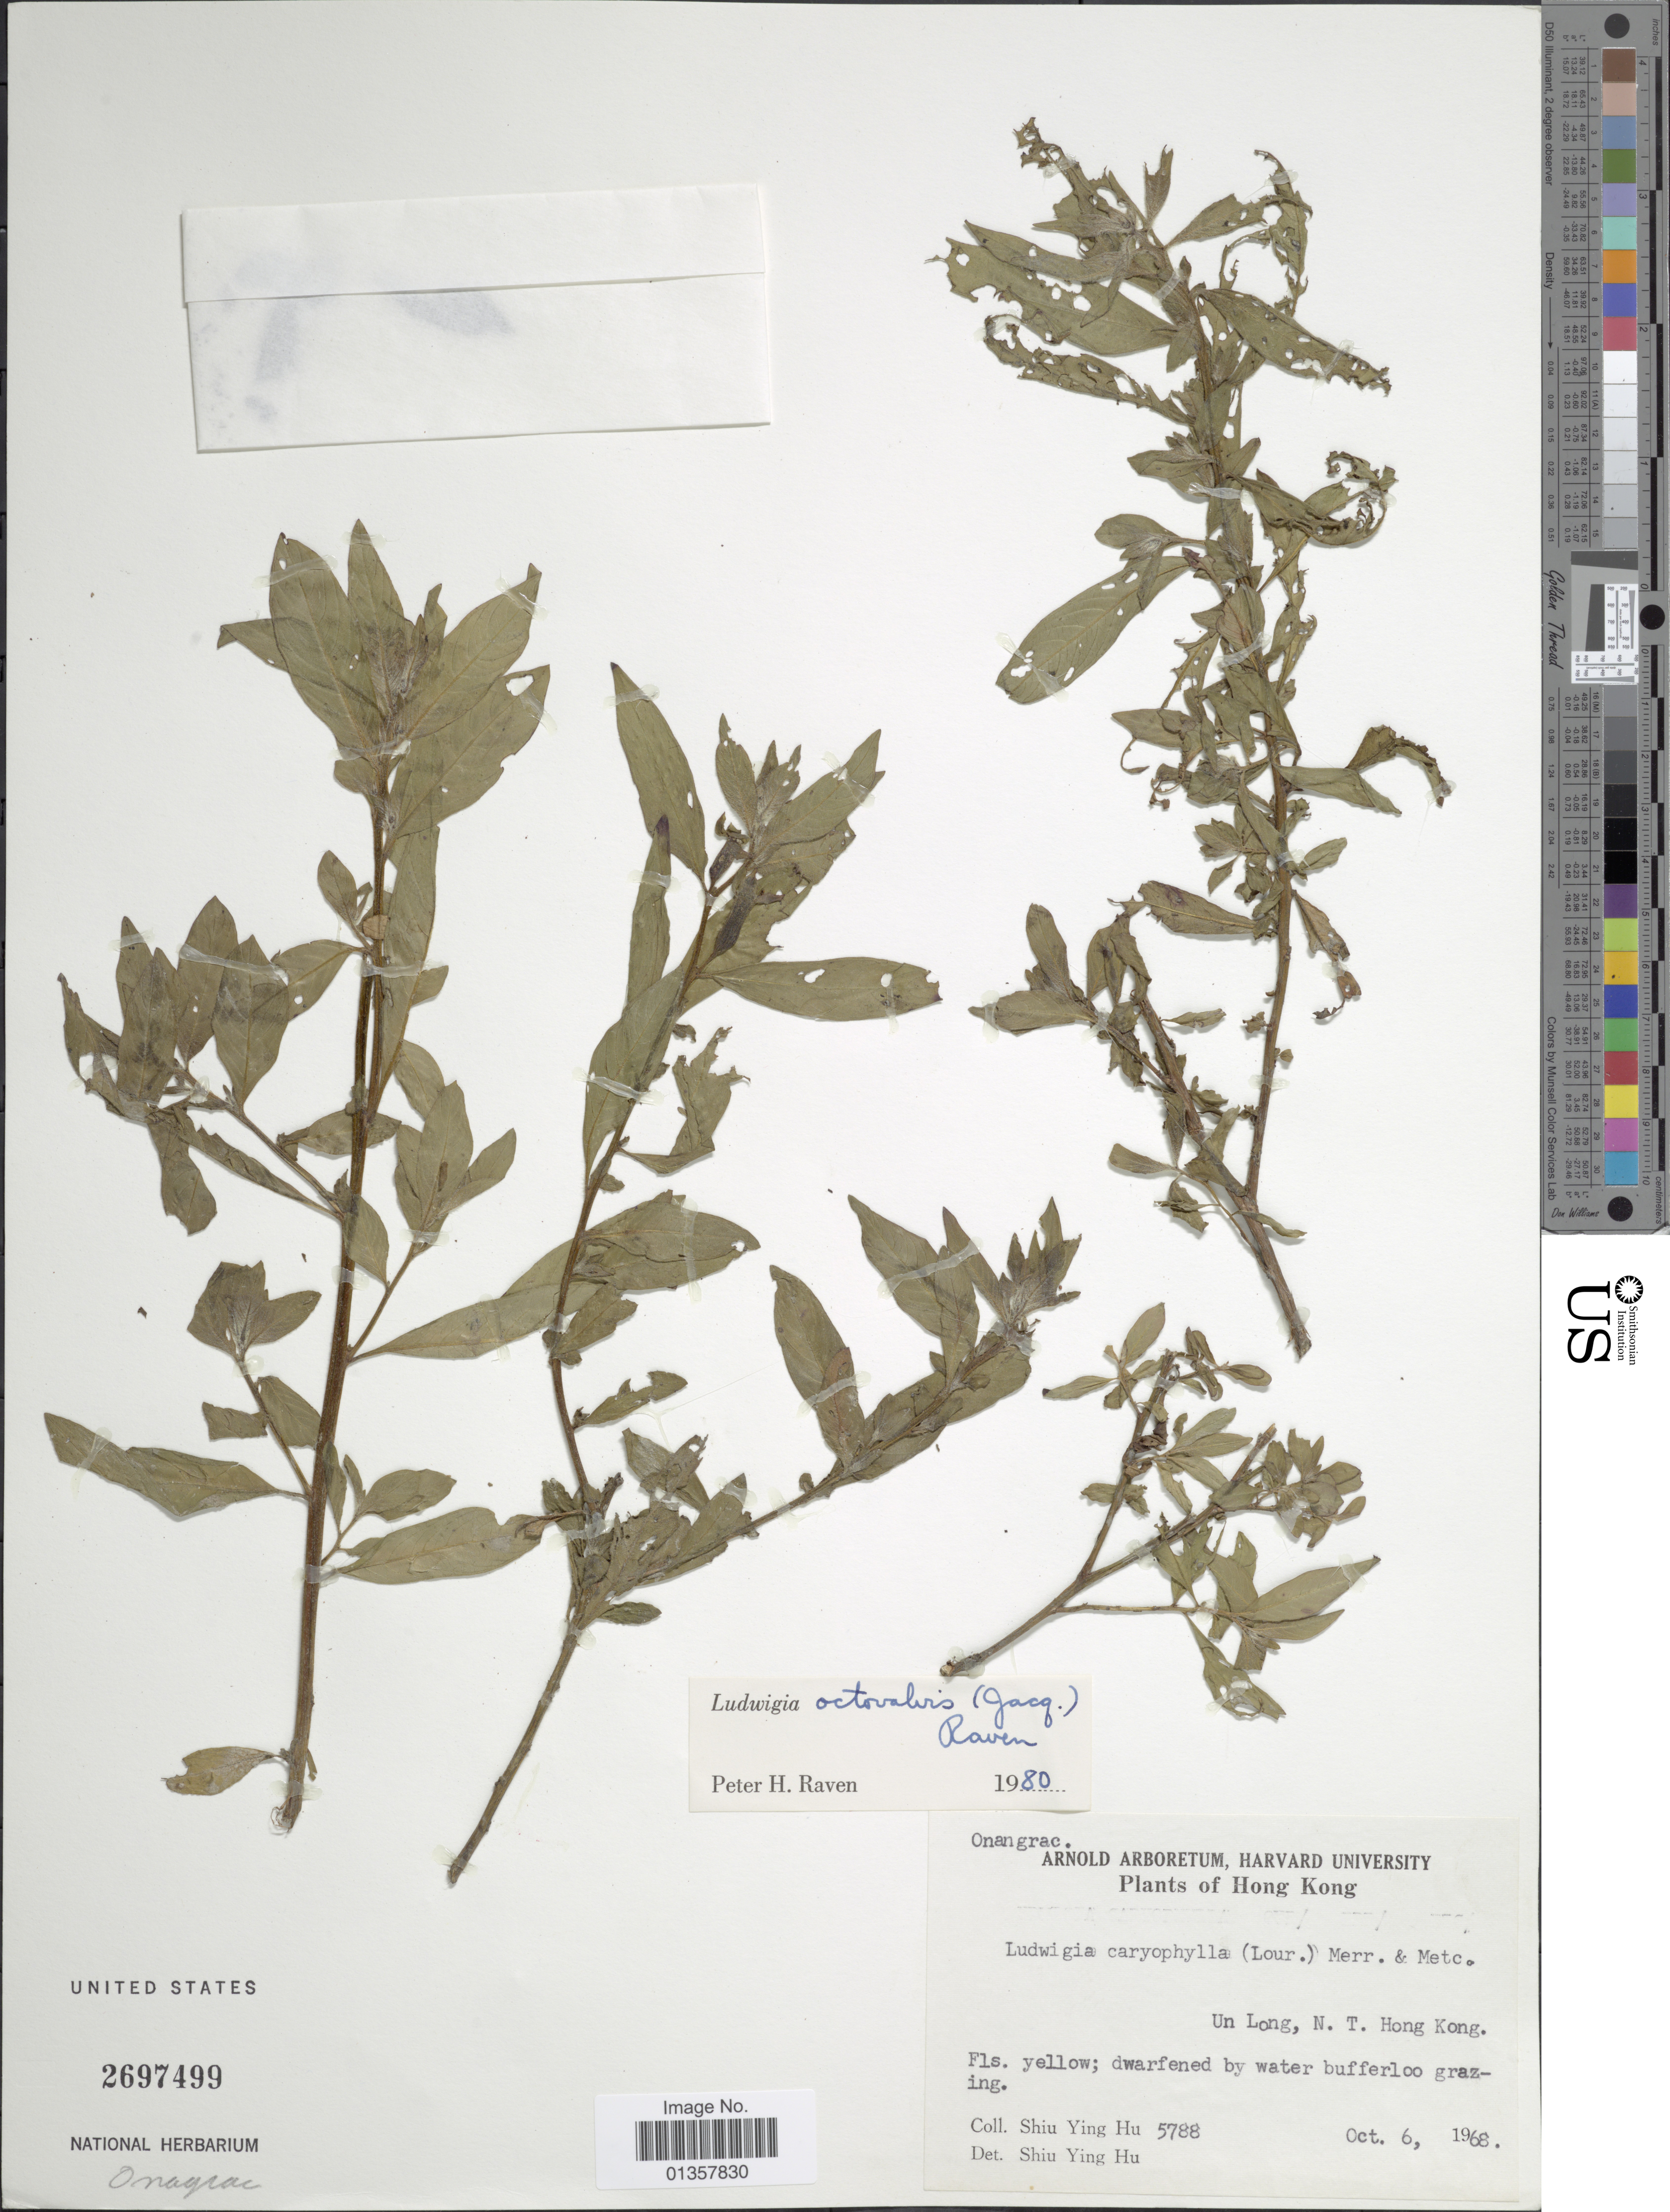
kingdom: Plantae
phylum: Tracheophyta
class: Magnoliopsida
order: Myrtales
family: Onagraceae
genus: Ludwigia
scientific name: Ludwigia octovalvis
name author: (Jacq.) P.H. Raven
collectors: S. Y. Hu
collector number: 5788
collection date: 1968-10-06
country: China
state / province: Hong Kong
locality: Un Long, N. T.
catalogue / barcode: US 2697499